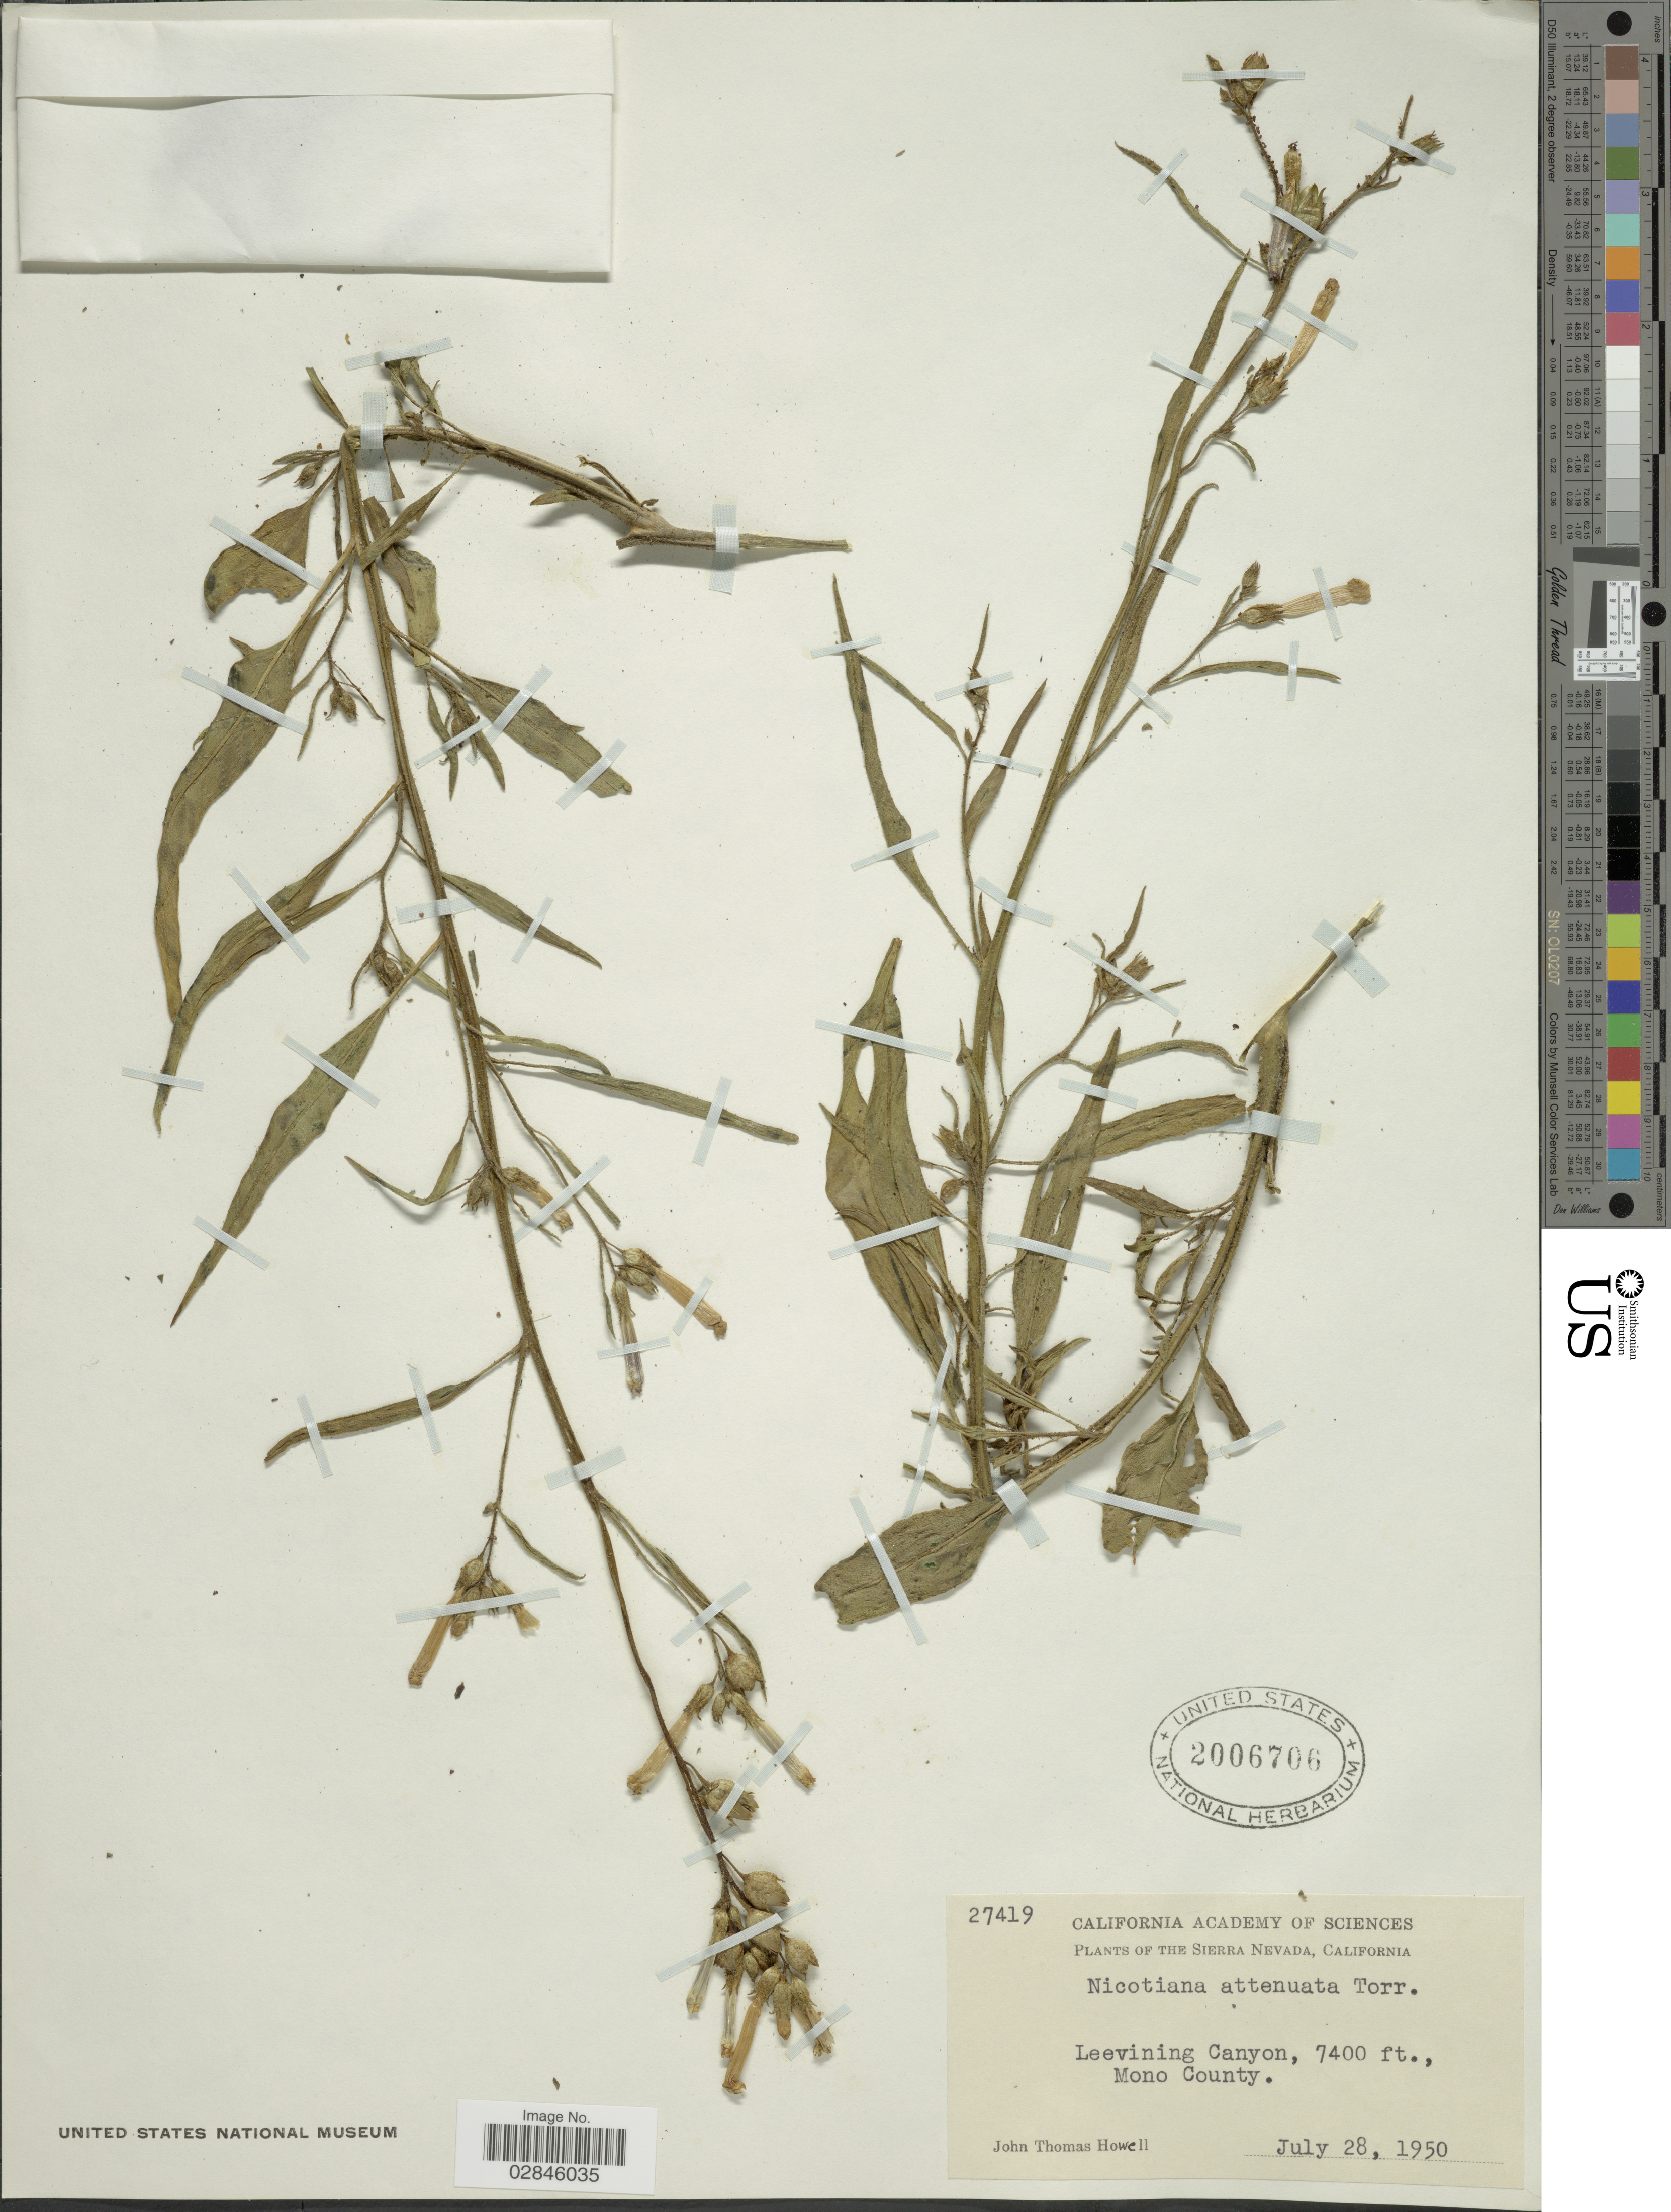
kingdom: Plantae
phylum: Tracheophyta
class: Magnoliopsida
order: Solanales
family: Solanaceae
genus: Nicotiana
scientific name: Nicotiana attenuata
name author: Torr. ex S. Watson in C. King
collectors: J. T. Howell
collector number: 27419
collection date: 1950-07-28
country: United States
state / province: California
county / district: Mono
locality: Sierra Nevada, Leevining Canyon, Mono County.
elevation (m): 2256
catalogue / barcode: US 2006706